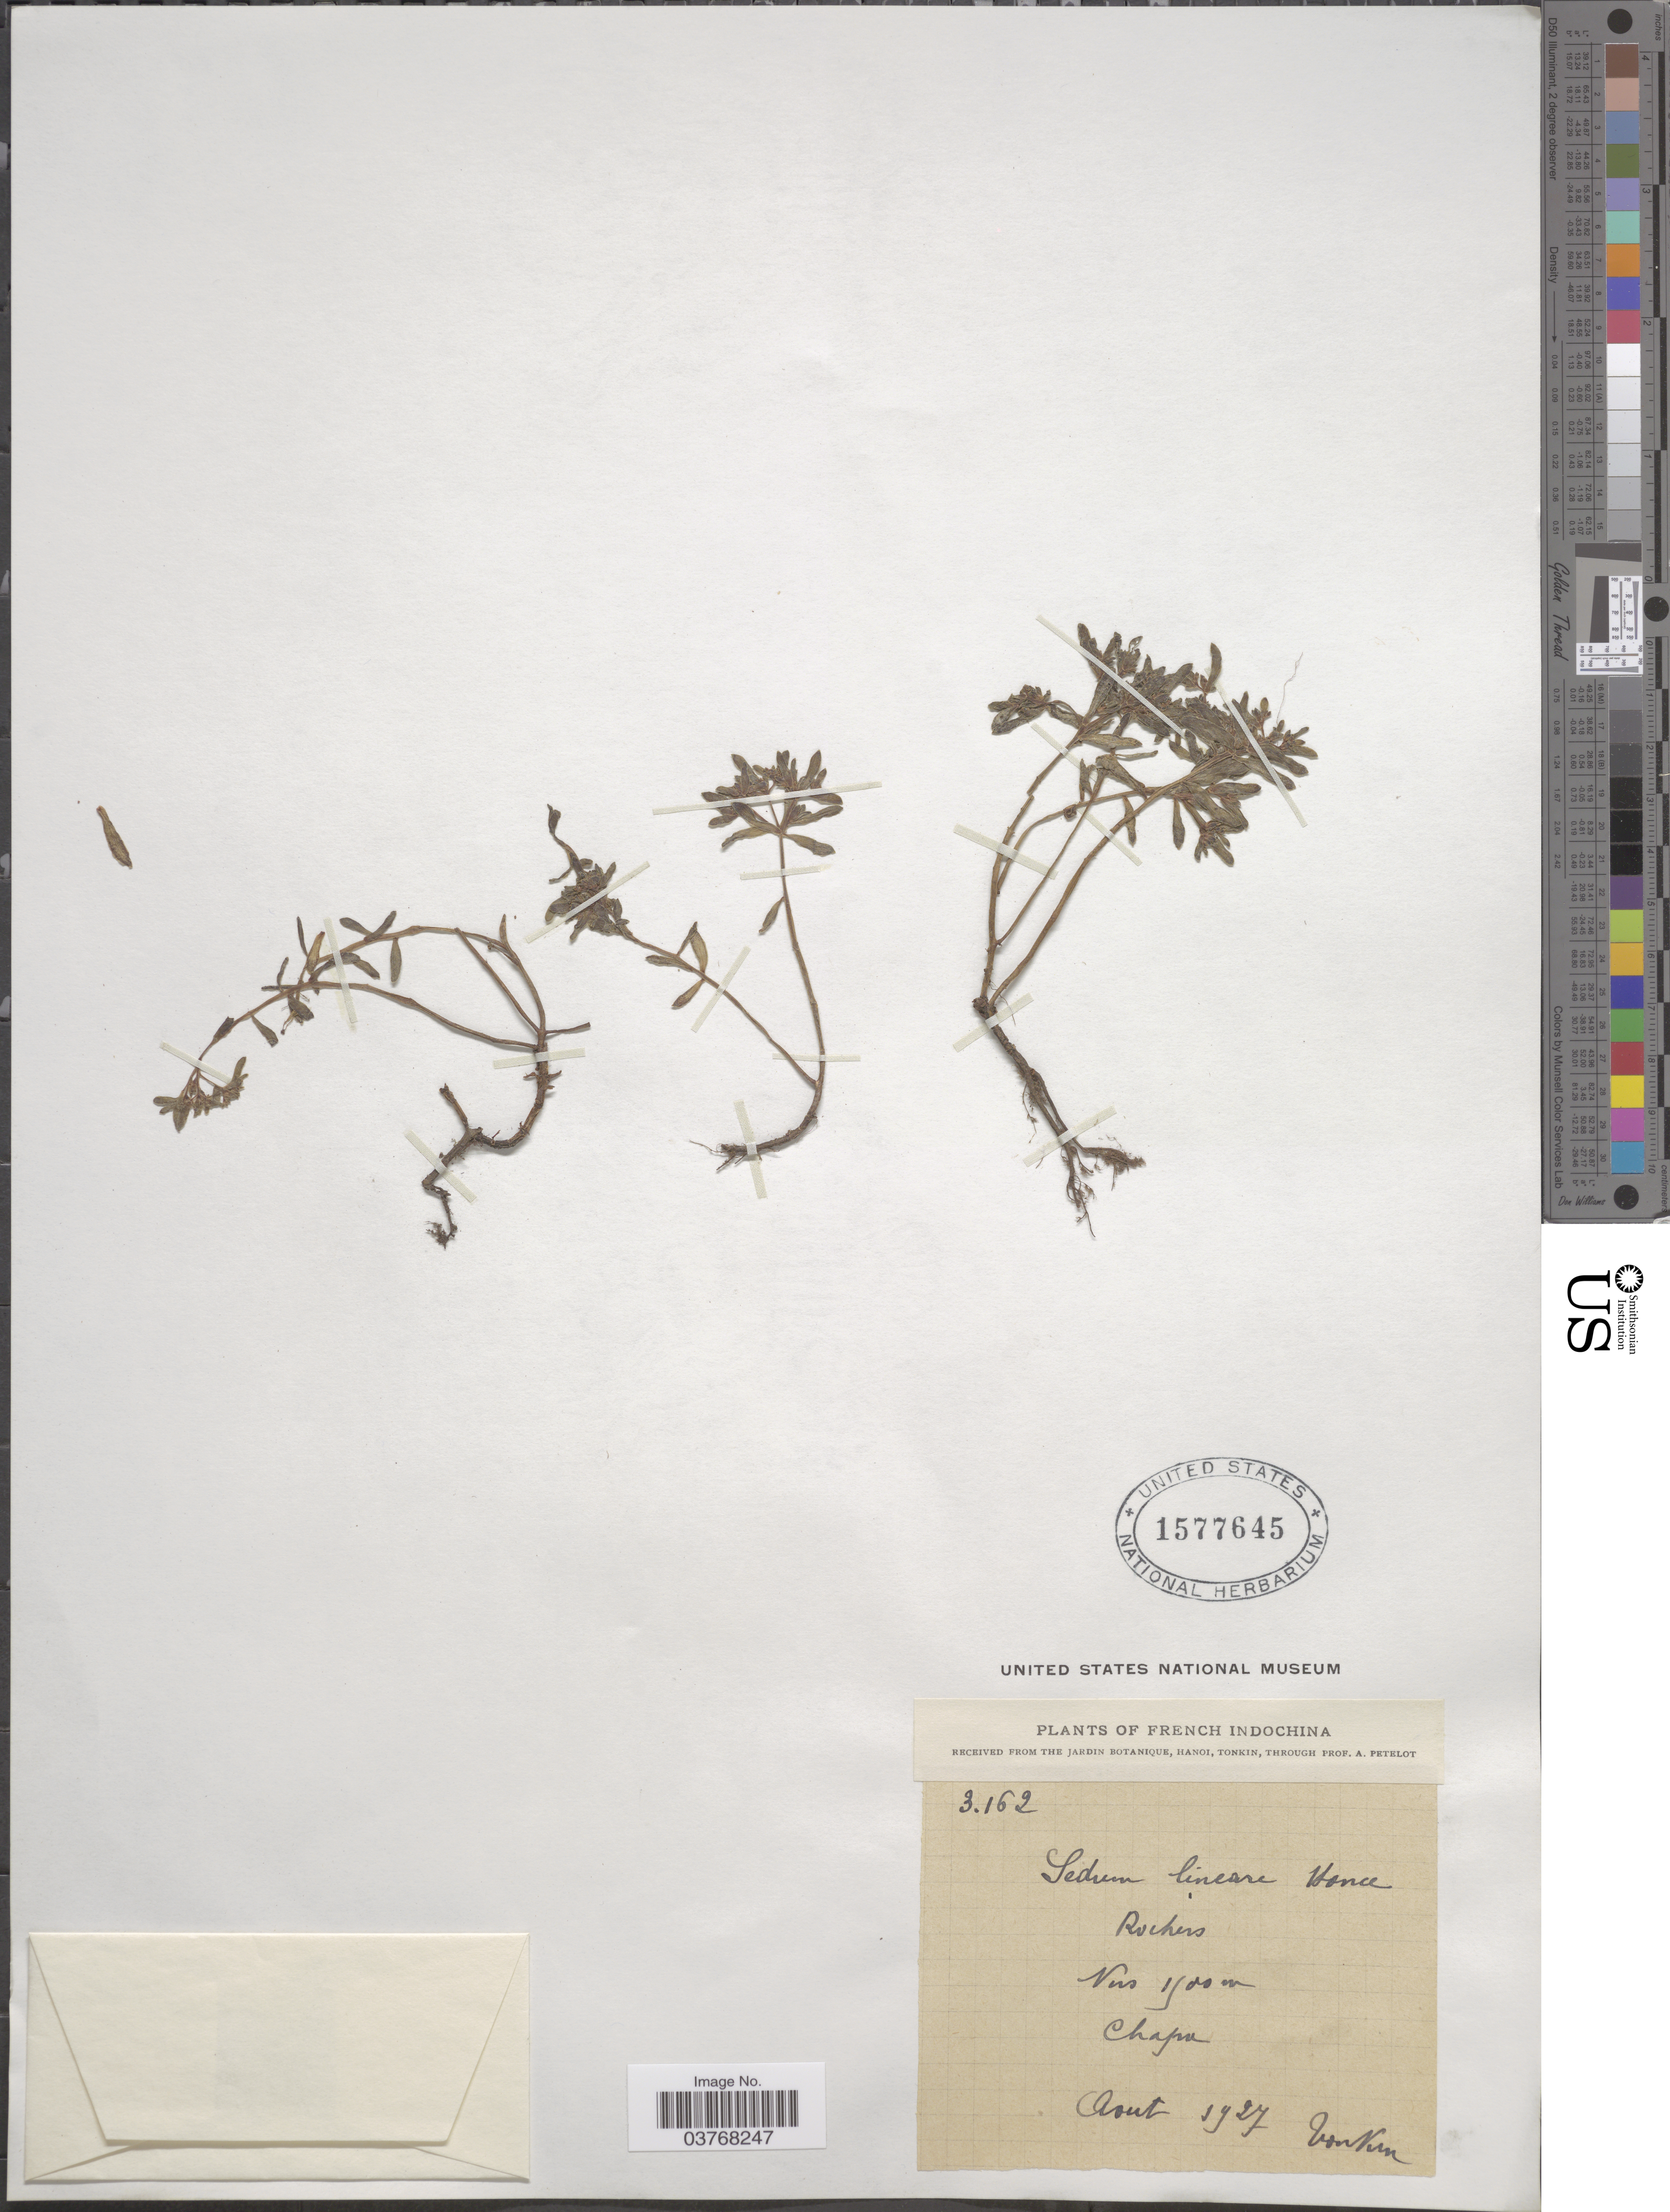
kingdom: Plantae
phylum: Tracheophyta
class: Magnoliopsida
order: Saxifragales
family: Crassulaceae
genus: Sedum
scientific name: Sedum lineare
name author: Thunb.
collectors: P. A. Pételot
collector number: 3162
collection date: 1927-08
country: Vietnam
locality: Chapa. French Indochina.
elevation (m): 1500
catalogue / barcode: US 1577645